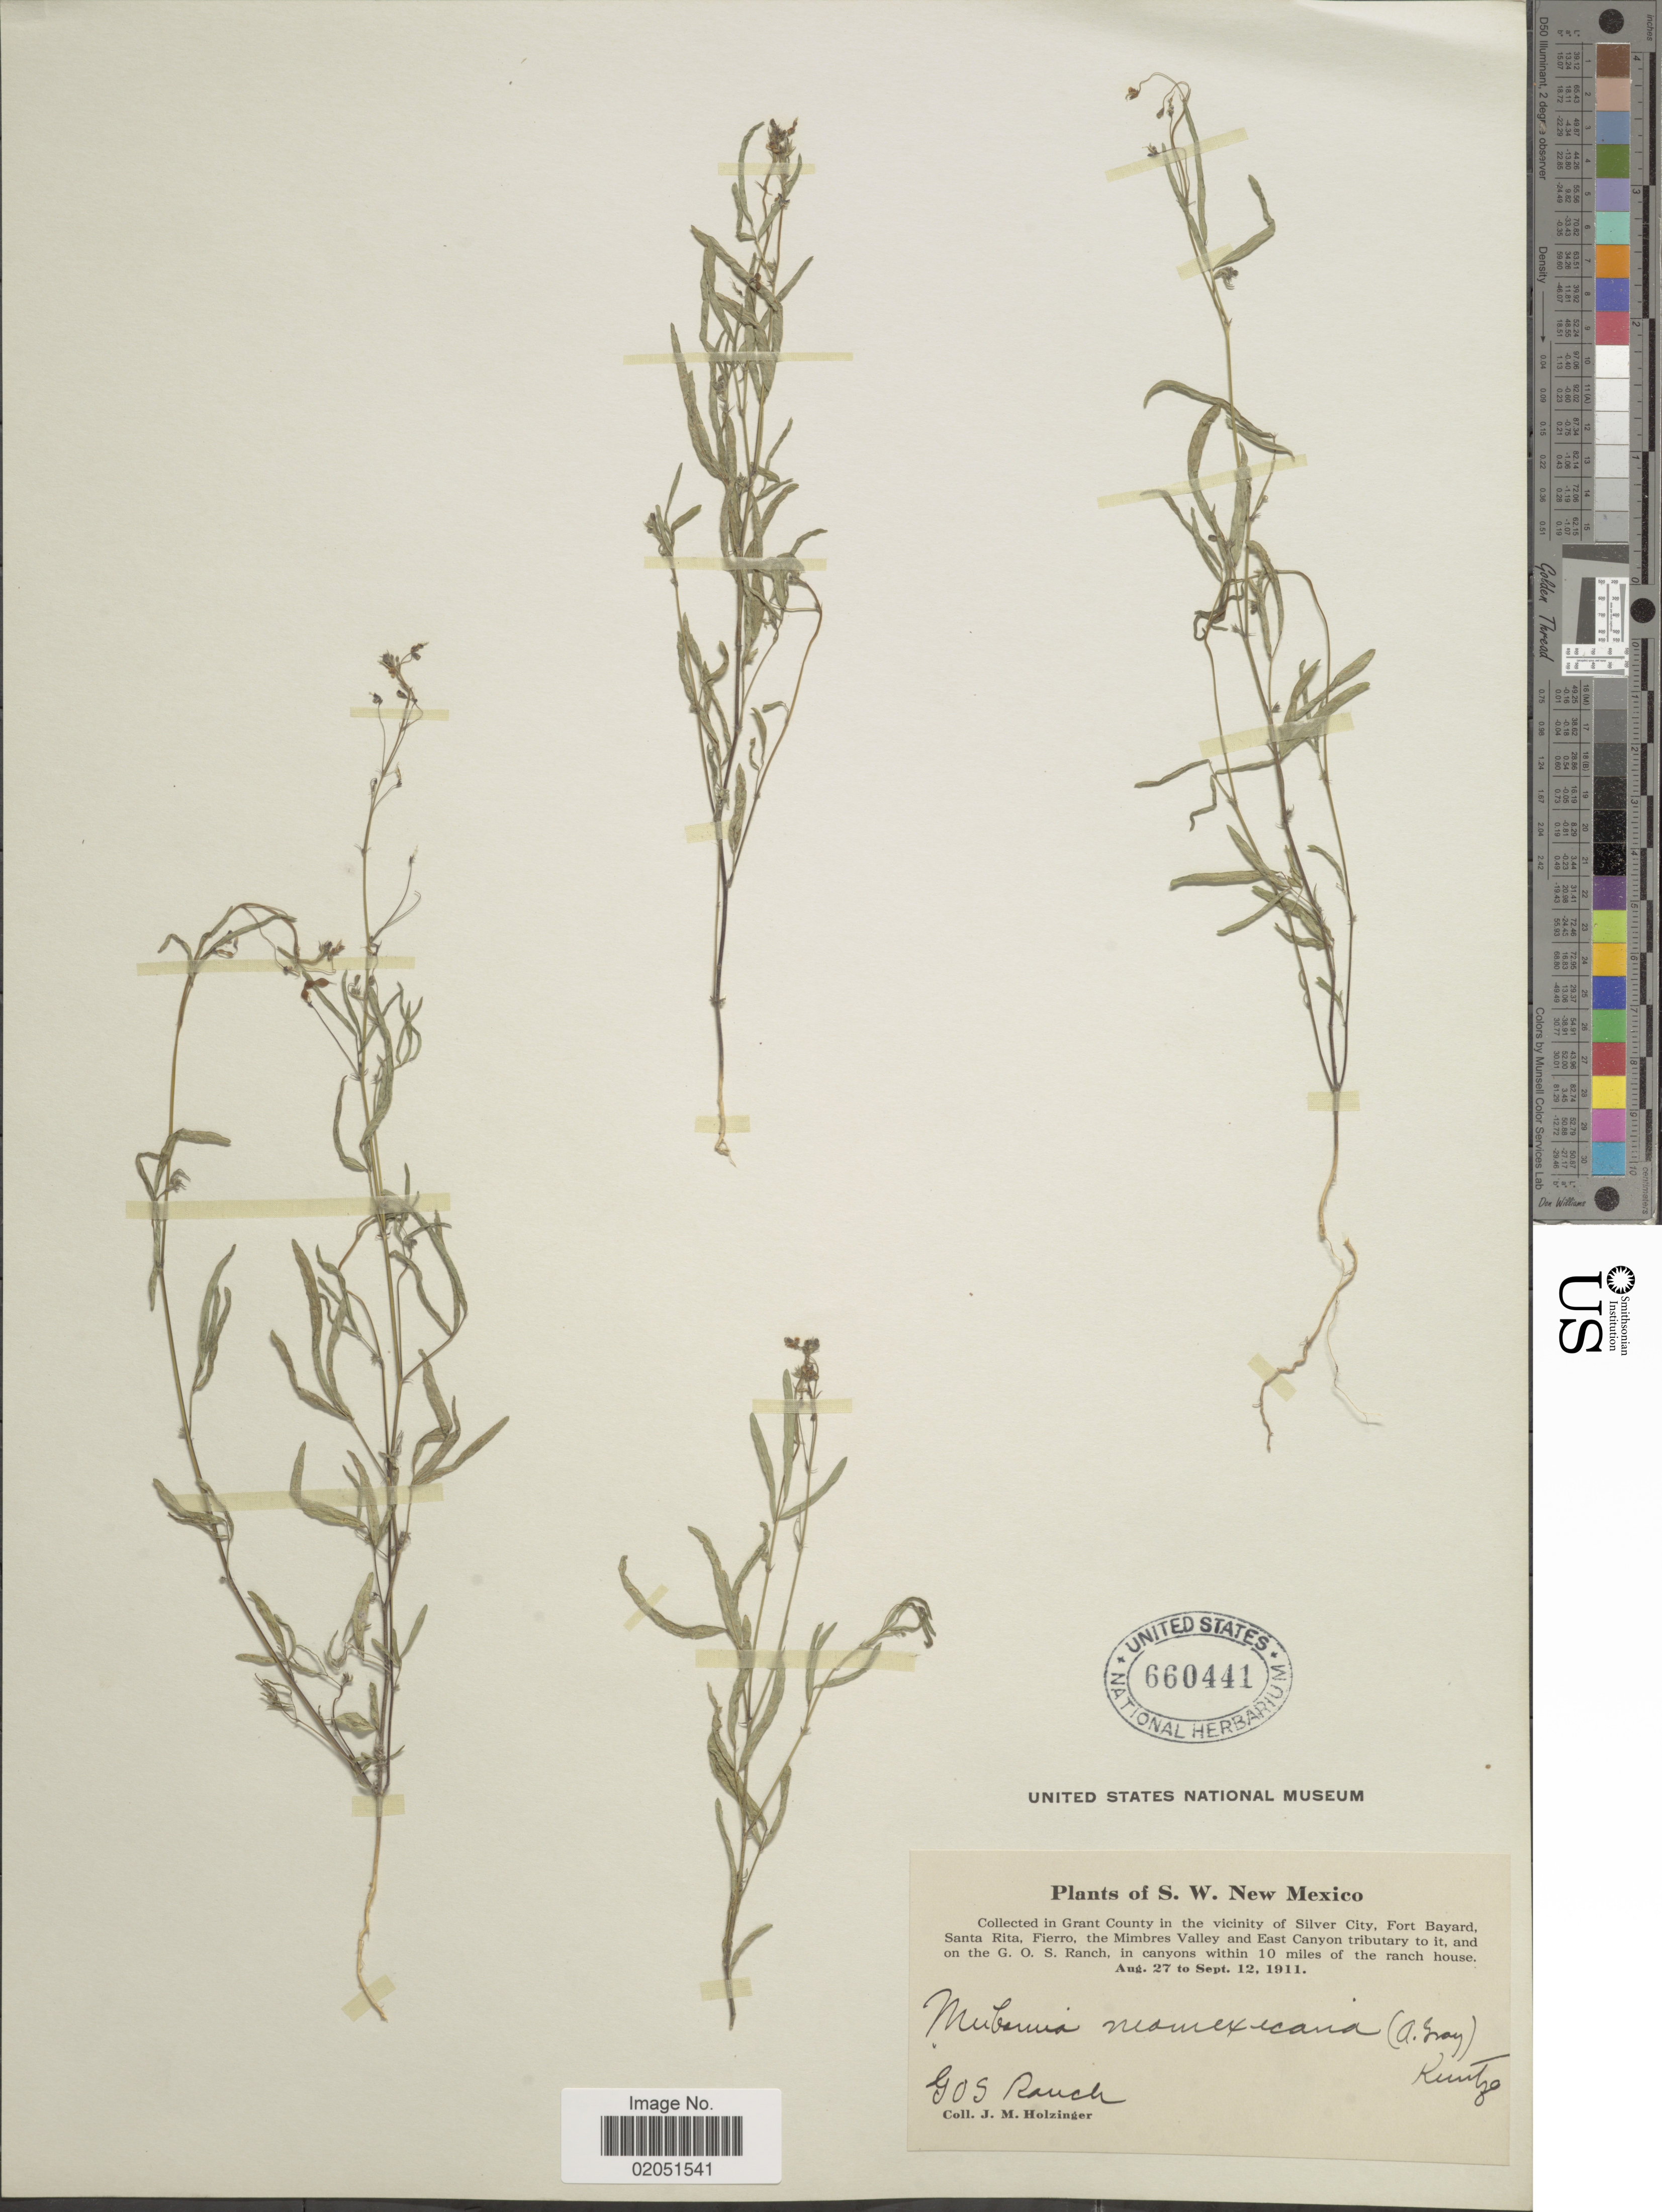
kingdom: Plantae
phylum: Tracheophyta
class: Magnoliopsida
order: Fabales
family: Fabaceae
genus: Desmodium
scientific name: Desmodium rosei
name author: B.G. Schub.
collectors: J. M. Holzinger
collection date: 1911-08-27/1911-09-12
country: United States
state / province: New Mexico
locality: S.W. New Mexico, in Grant County in the vicinity of Silver City, Fort Bayard, Santa Rita, Fierro, the Mimbres Valley and East Canyon tributary to it, and on the G.O.S. Ranch, in canyons within 10 miles of the ranch house.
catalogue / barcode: US 660441